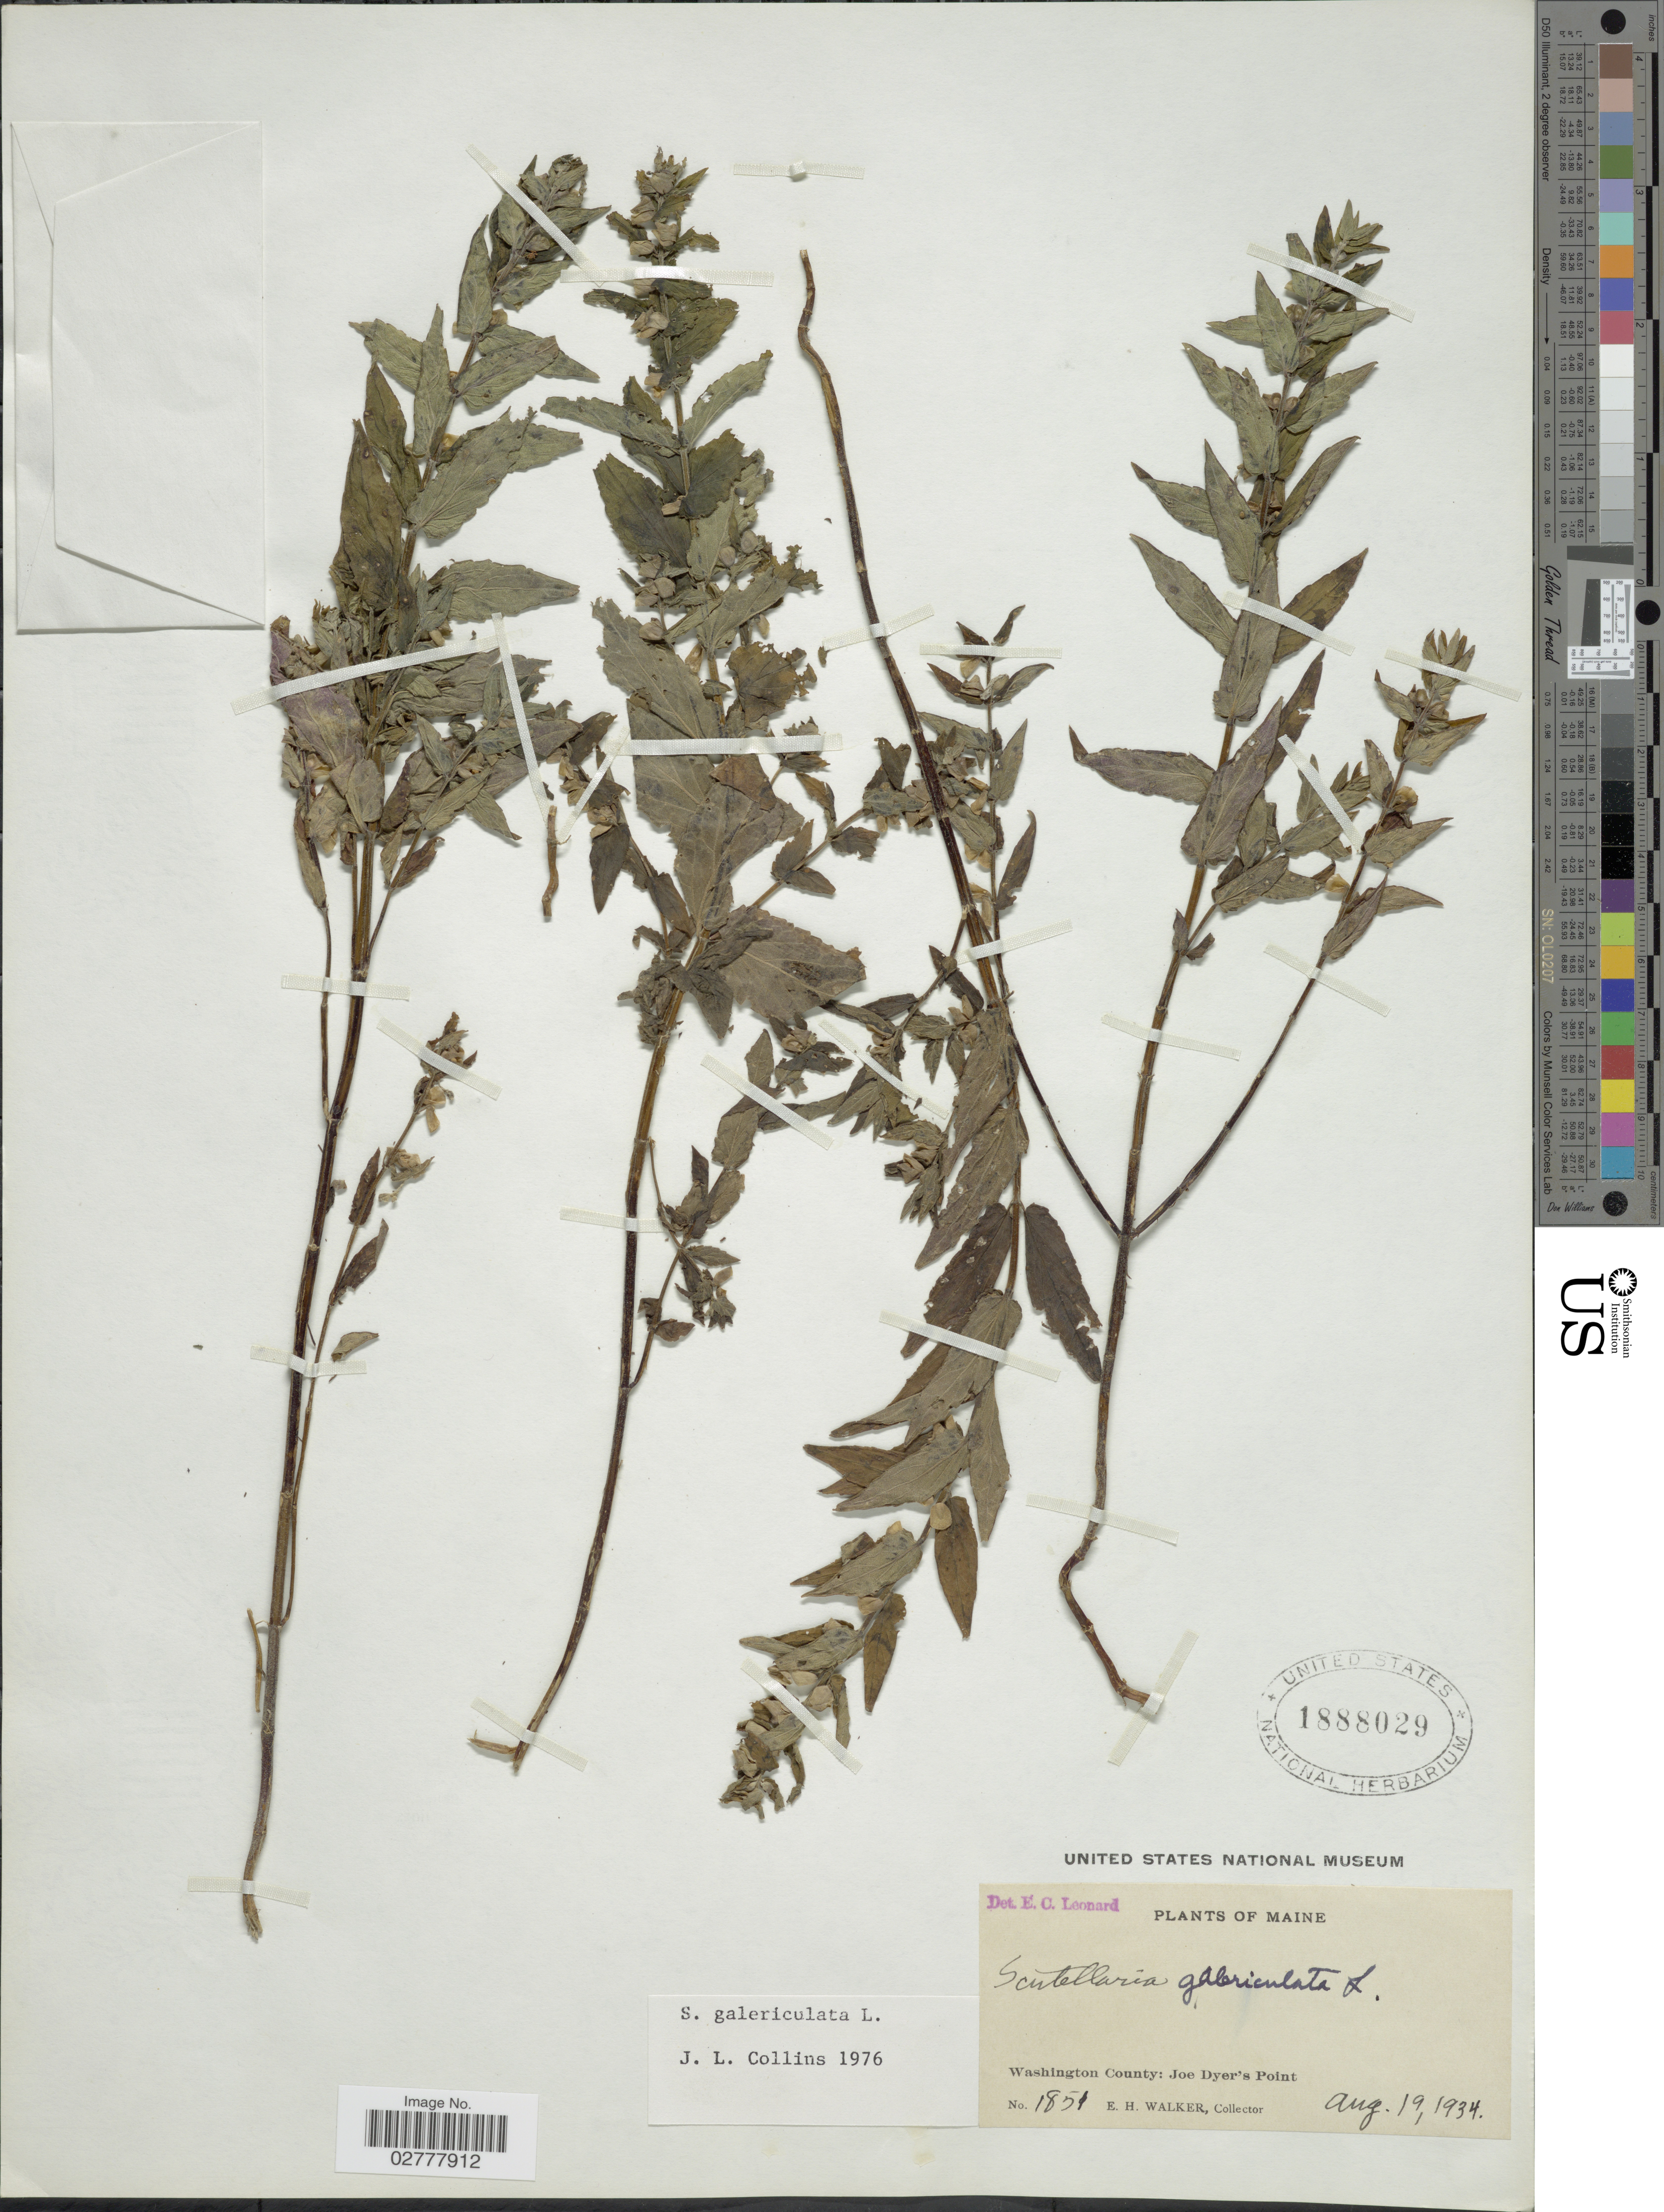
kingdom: Plantae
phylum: Tracheophyta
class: Magnoliopsida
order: Lamiales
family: Lamiaceae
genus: Scutellaria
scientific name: Scutellaria galericulata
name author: L.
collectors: E. H. Walker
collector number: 1851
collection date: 1934-08-19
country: United States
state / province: Maine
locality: Washington County: Joe Dyer's Point.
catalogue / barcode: US 1888029